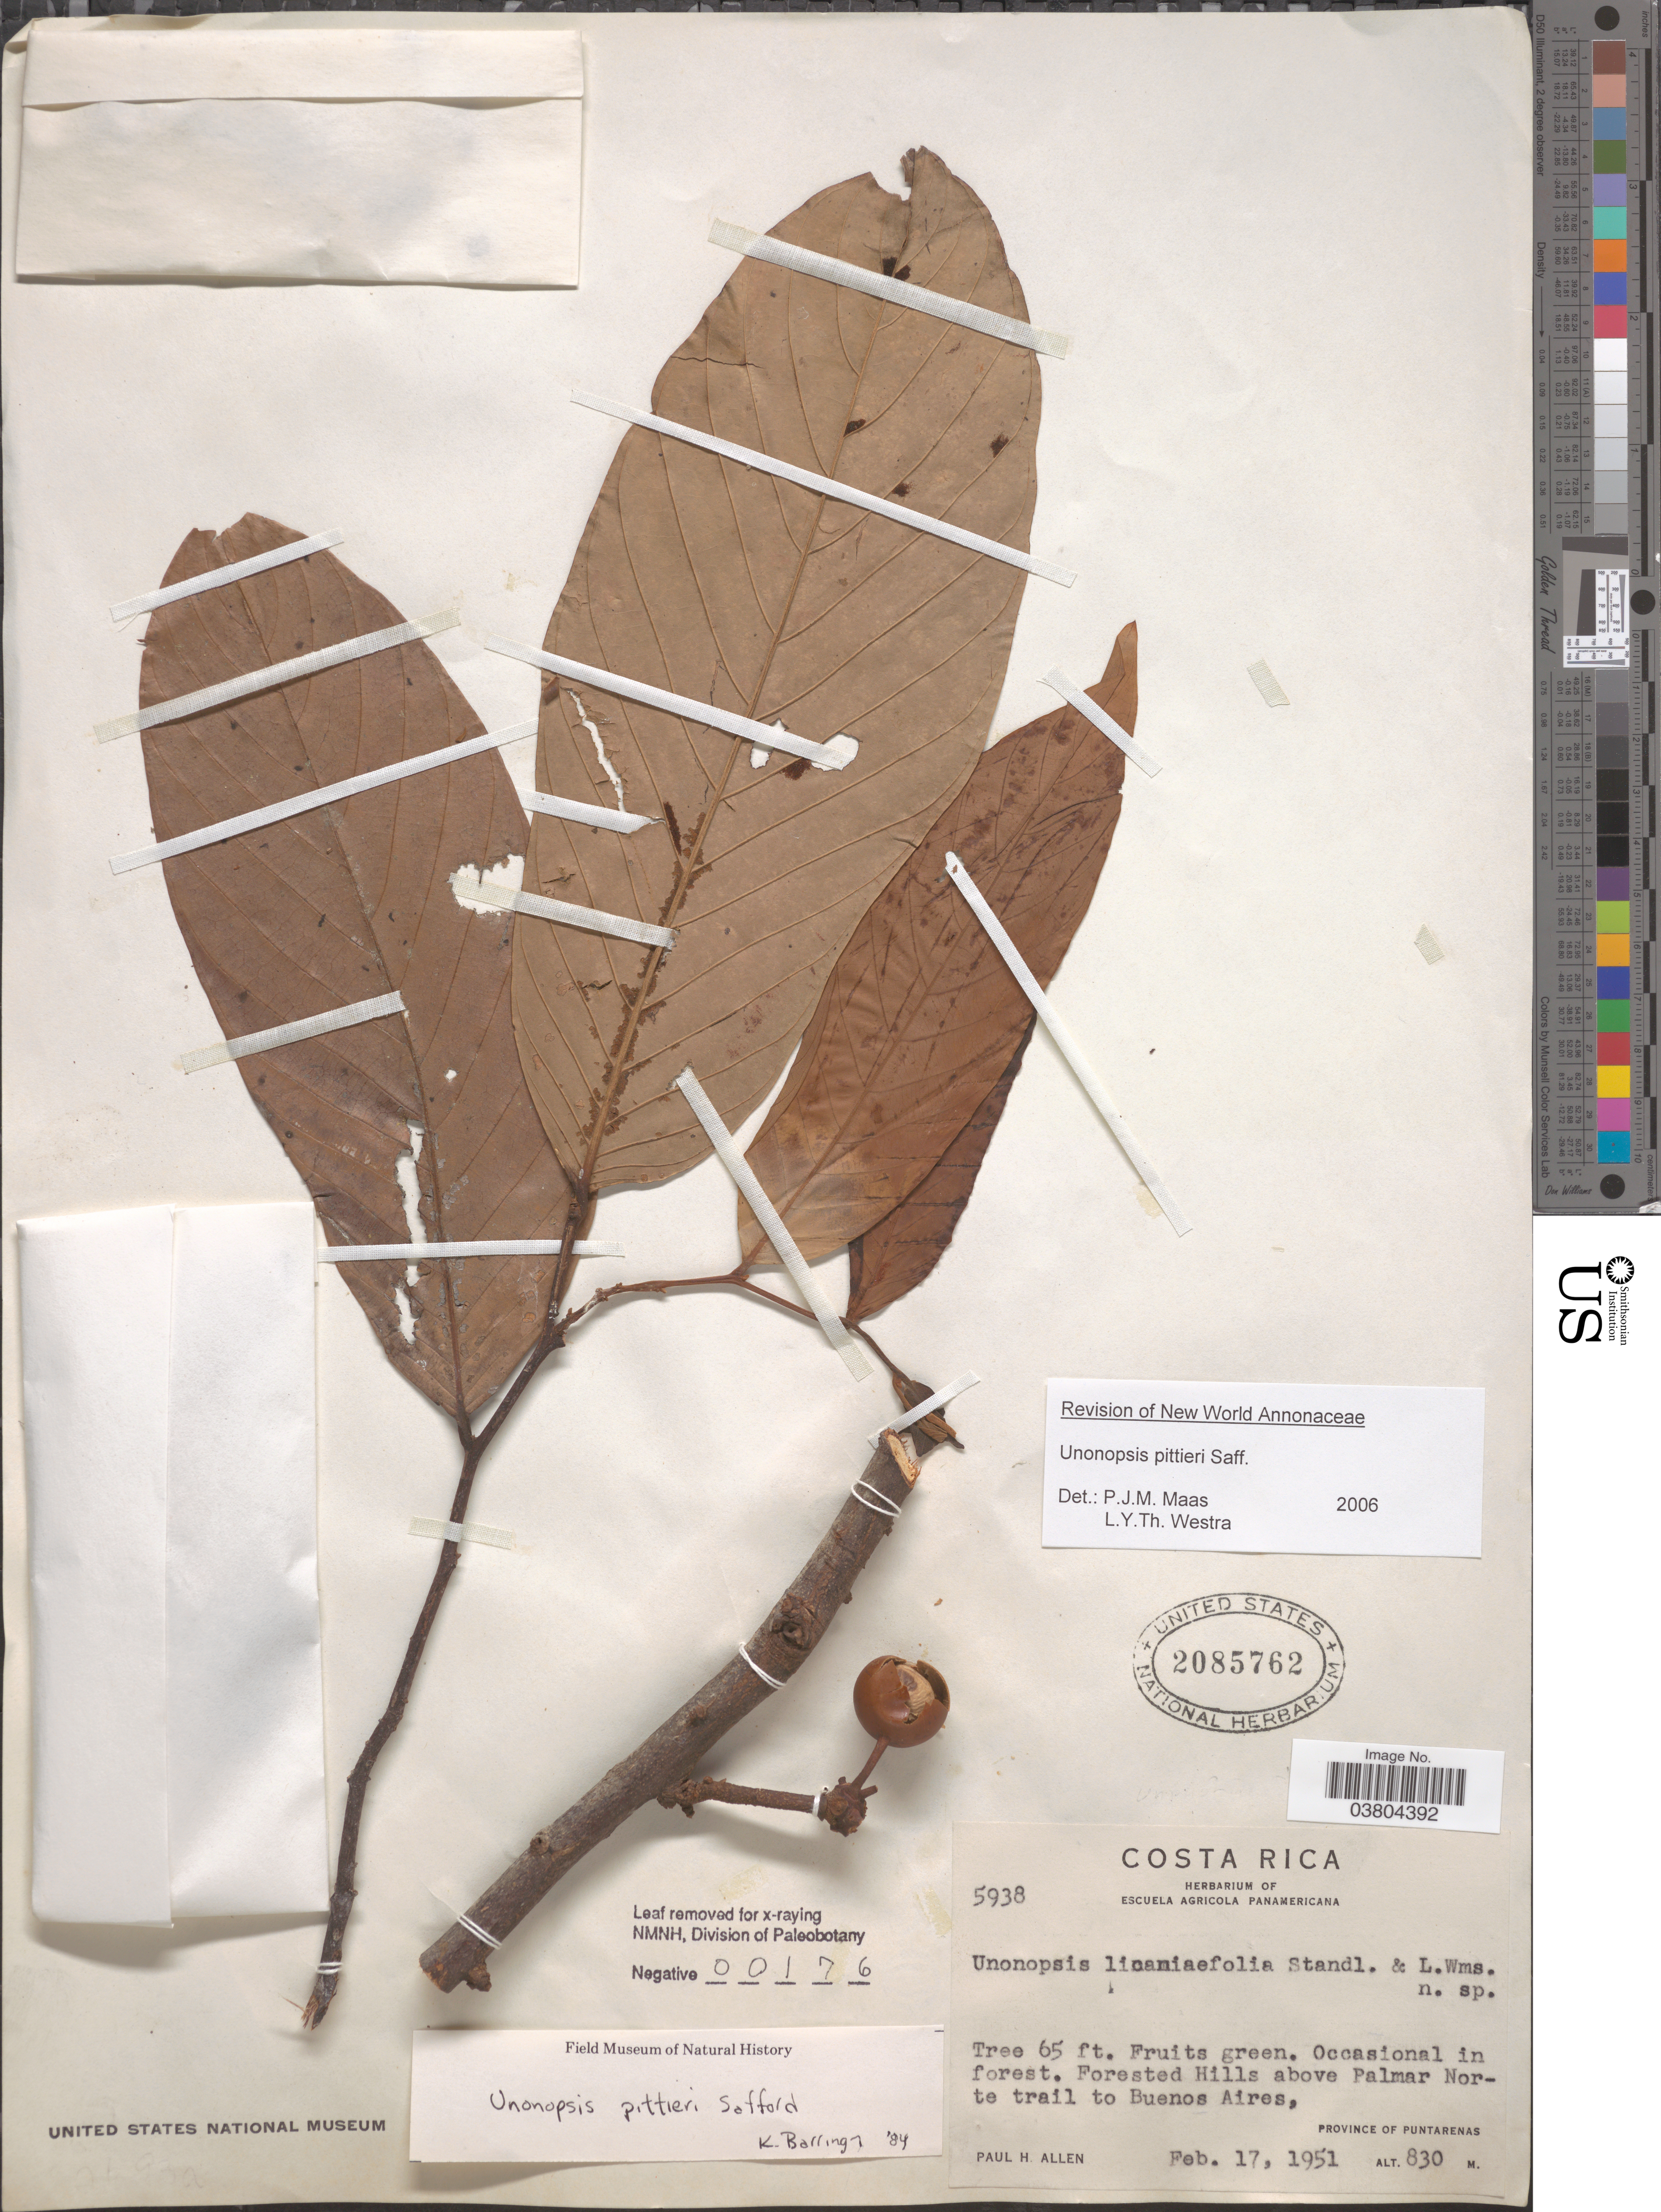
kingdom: Plantae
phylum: Tracheophyta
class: Magnoliopsida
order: Magnoliales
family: Annonaceae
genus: Unonopsis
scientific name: Unonopsis pittieri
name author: Saff.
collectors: P. H. Allen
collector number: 5938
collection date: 1951-02-17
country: Costa Rica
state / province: Puntarenas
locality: Forested Hills above Palmar Norte trail to Buenos Aires.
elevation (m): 830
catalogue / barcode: US 2085762